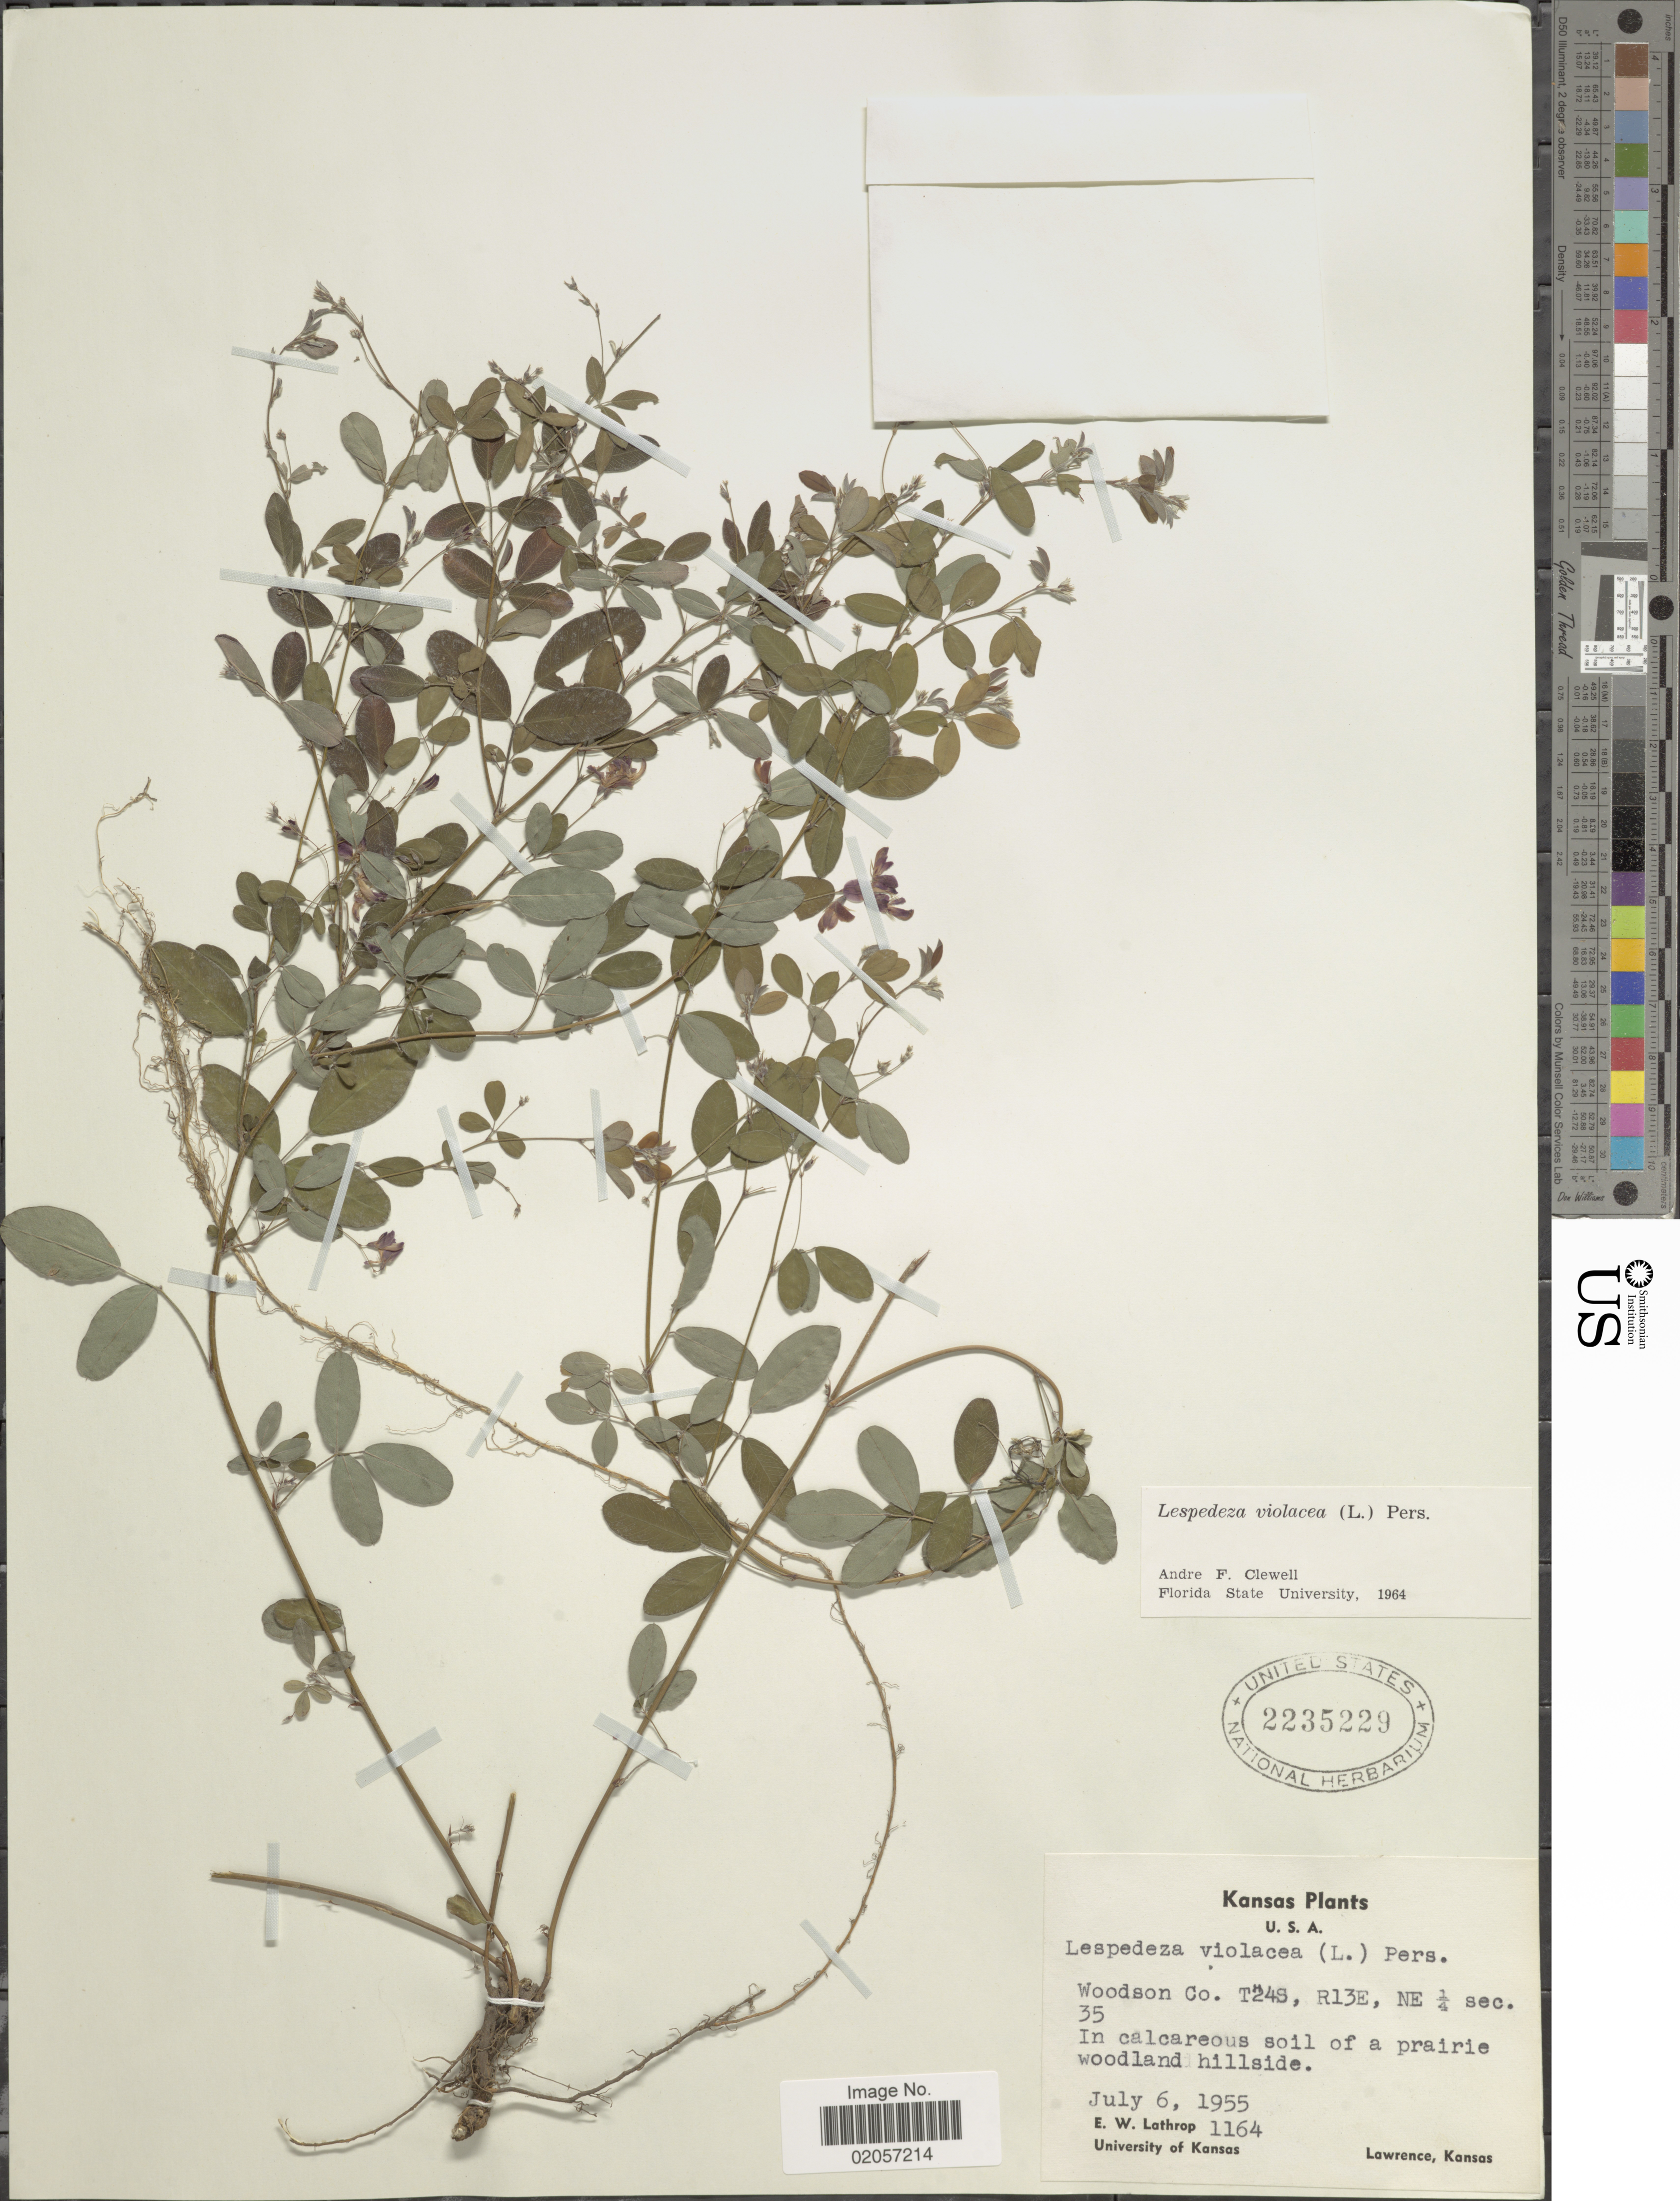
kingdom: Plantae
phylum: Tracheophyta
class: Magnoliopsida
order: Fabales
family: Fabaceae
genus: Lespedeza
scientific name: Lespedeza violacea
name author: (L.) Pers.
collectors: E. W. Lathrop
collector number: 1164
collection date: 1955-07-06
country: United States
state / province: Kansas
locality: Kansas, Woodson Co., T24S, R13E, NE ¼ sec 35.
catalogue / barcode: US 2235229